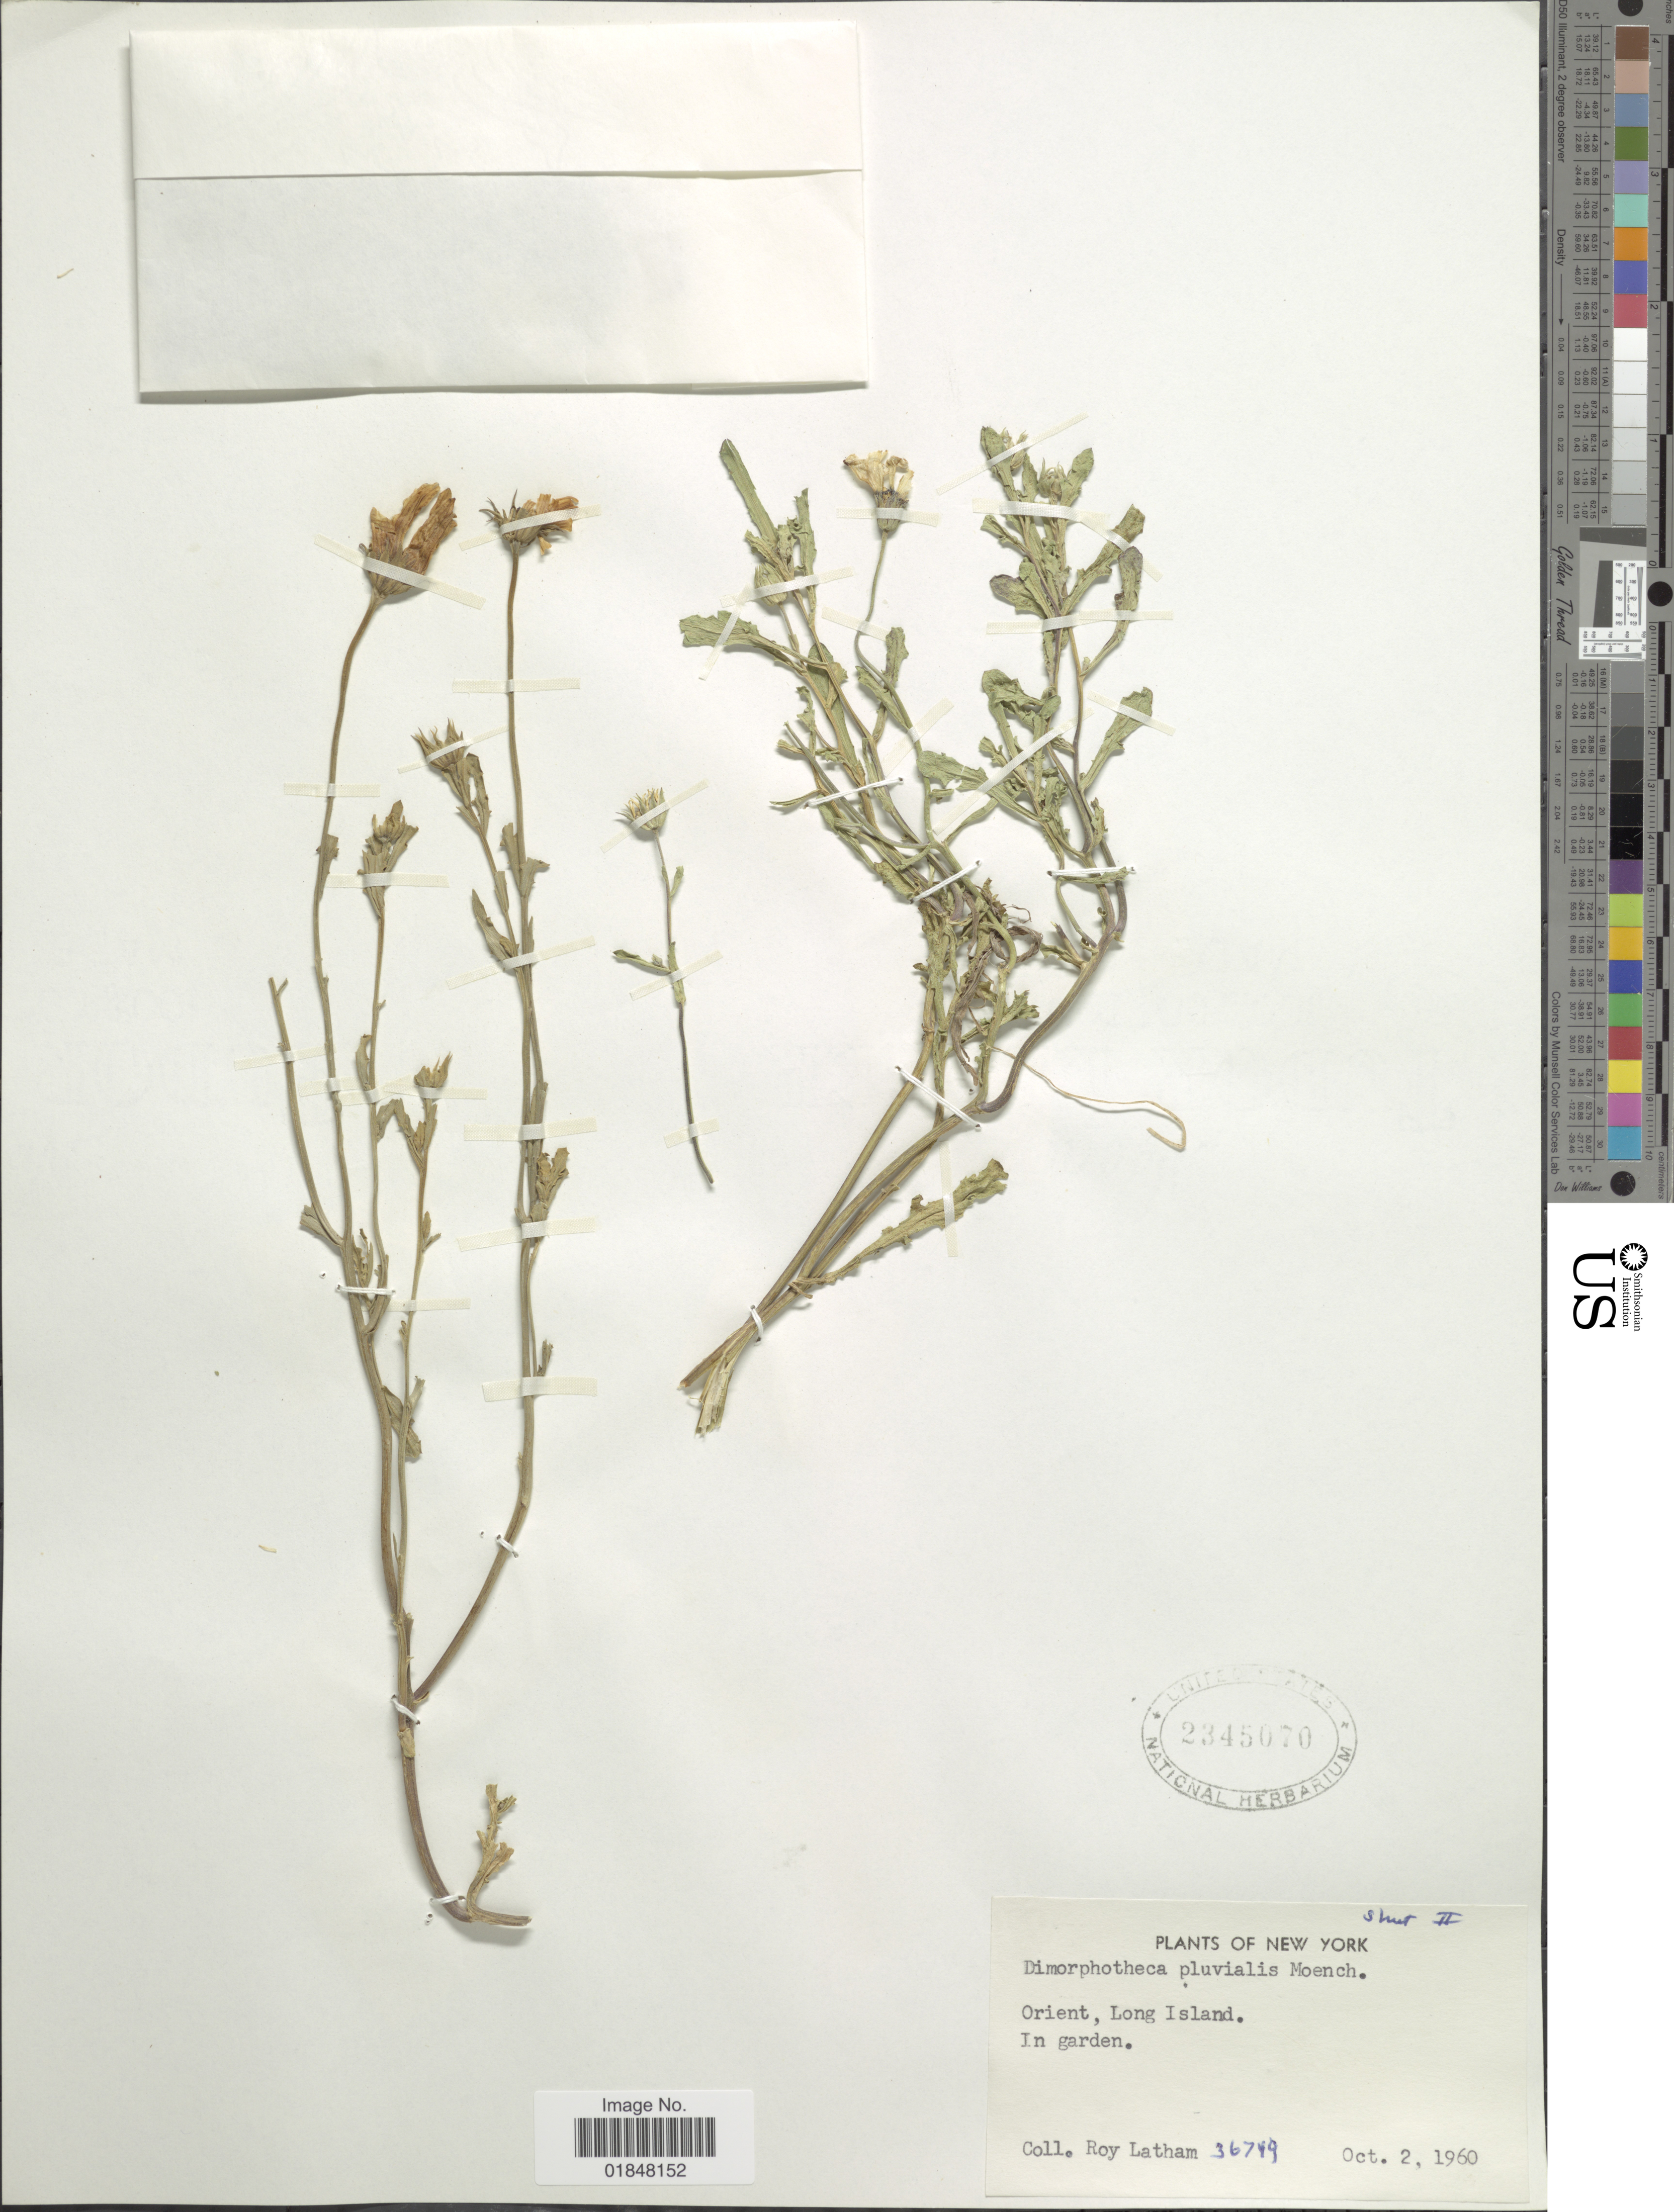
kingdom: Plantae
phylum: Tracheophyta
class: Magnoliopsida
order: Asterales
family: Asteraceae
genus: Dimorphotheca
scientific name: Dimorphotheca pluvialis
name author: (L.) Moench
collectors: R. Latham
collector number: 36749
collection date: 1960-10-02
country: United States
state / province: New York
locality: Orient, Long Island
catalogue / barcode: US 2345070